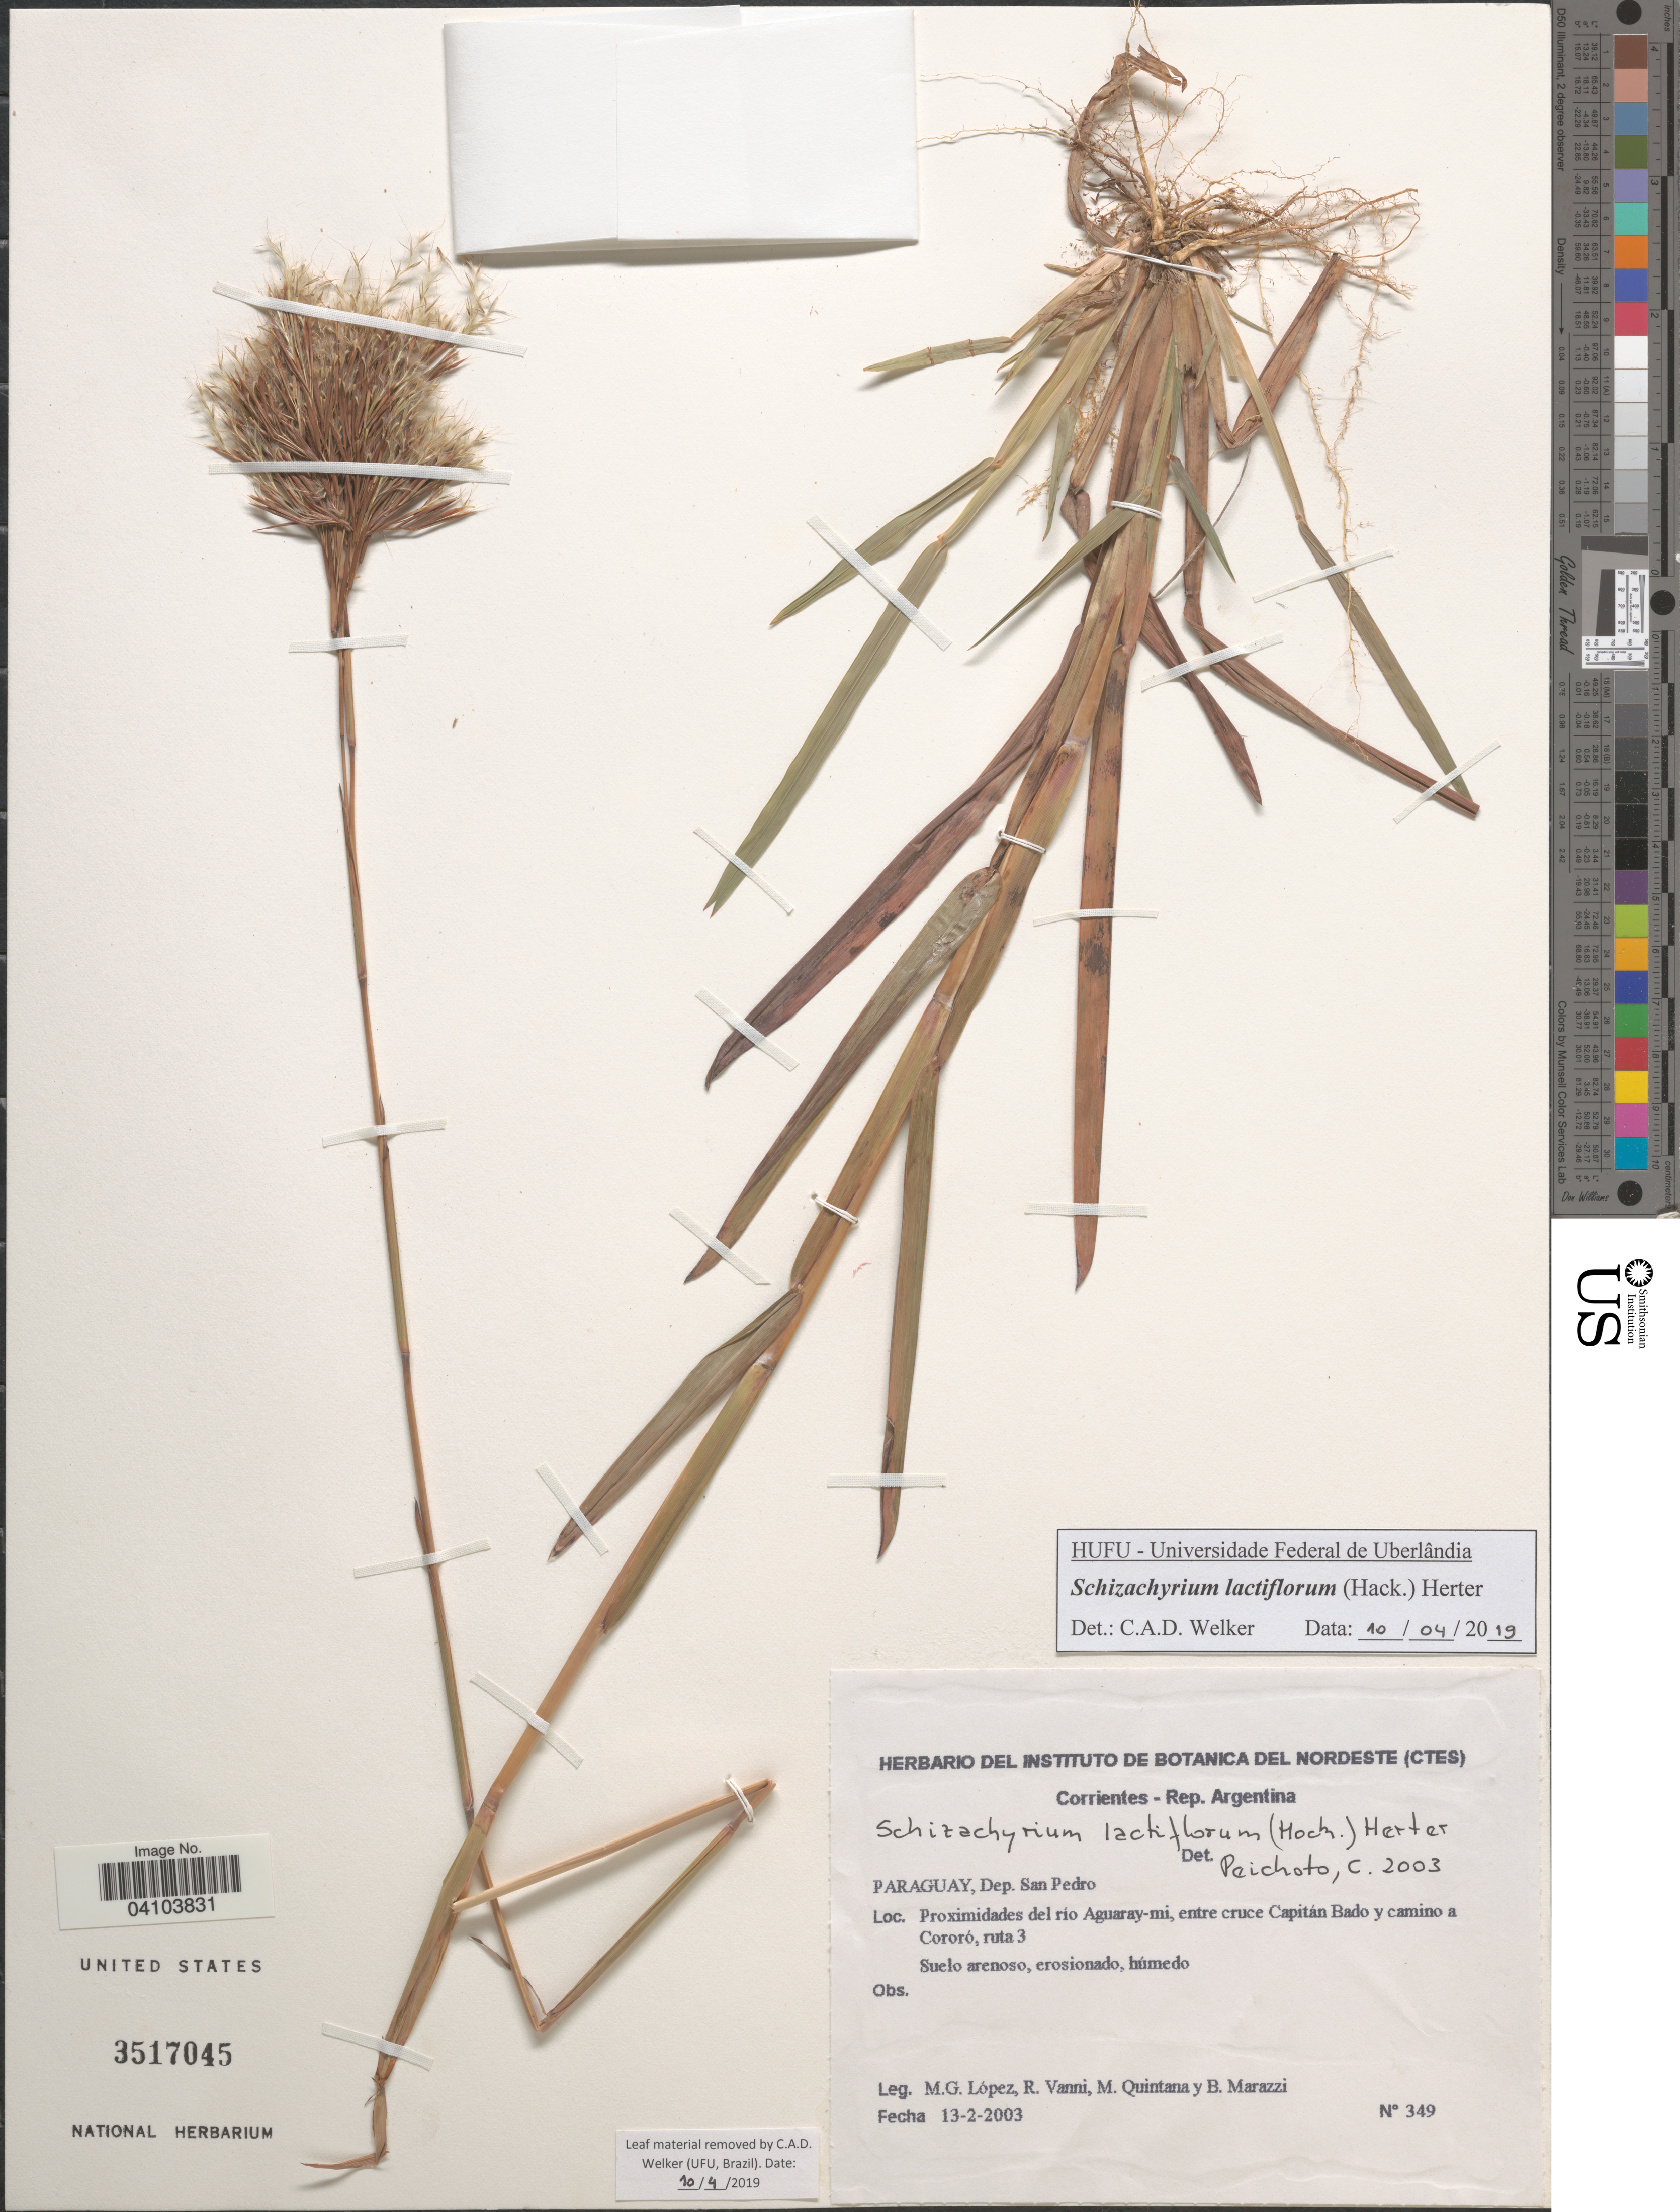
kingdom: Plantae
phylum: Tracheophyta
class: Liliopsida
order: Poales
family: Poaceae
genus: Schizachyrium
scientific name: Schizachyrium condensatum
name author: (Kunth) Nees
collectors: M. López, R. Vanni, M. Quintana & B. Marazzi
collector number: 349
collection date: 2003-02-13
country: Paraguay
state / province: San Pedro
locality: Dep. San Pedro. Proximidades del rio Aguaray-mi, entre cruce Capitán Bado y camino a Cororó, ruta 3.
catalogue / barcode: US 3517045